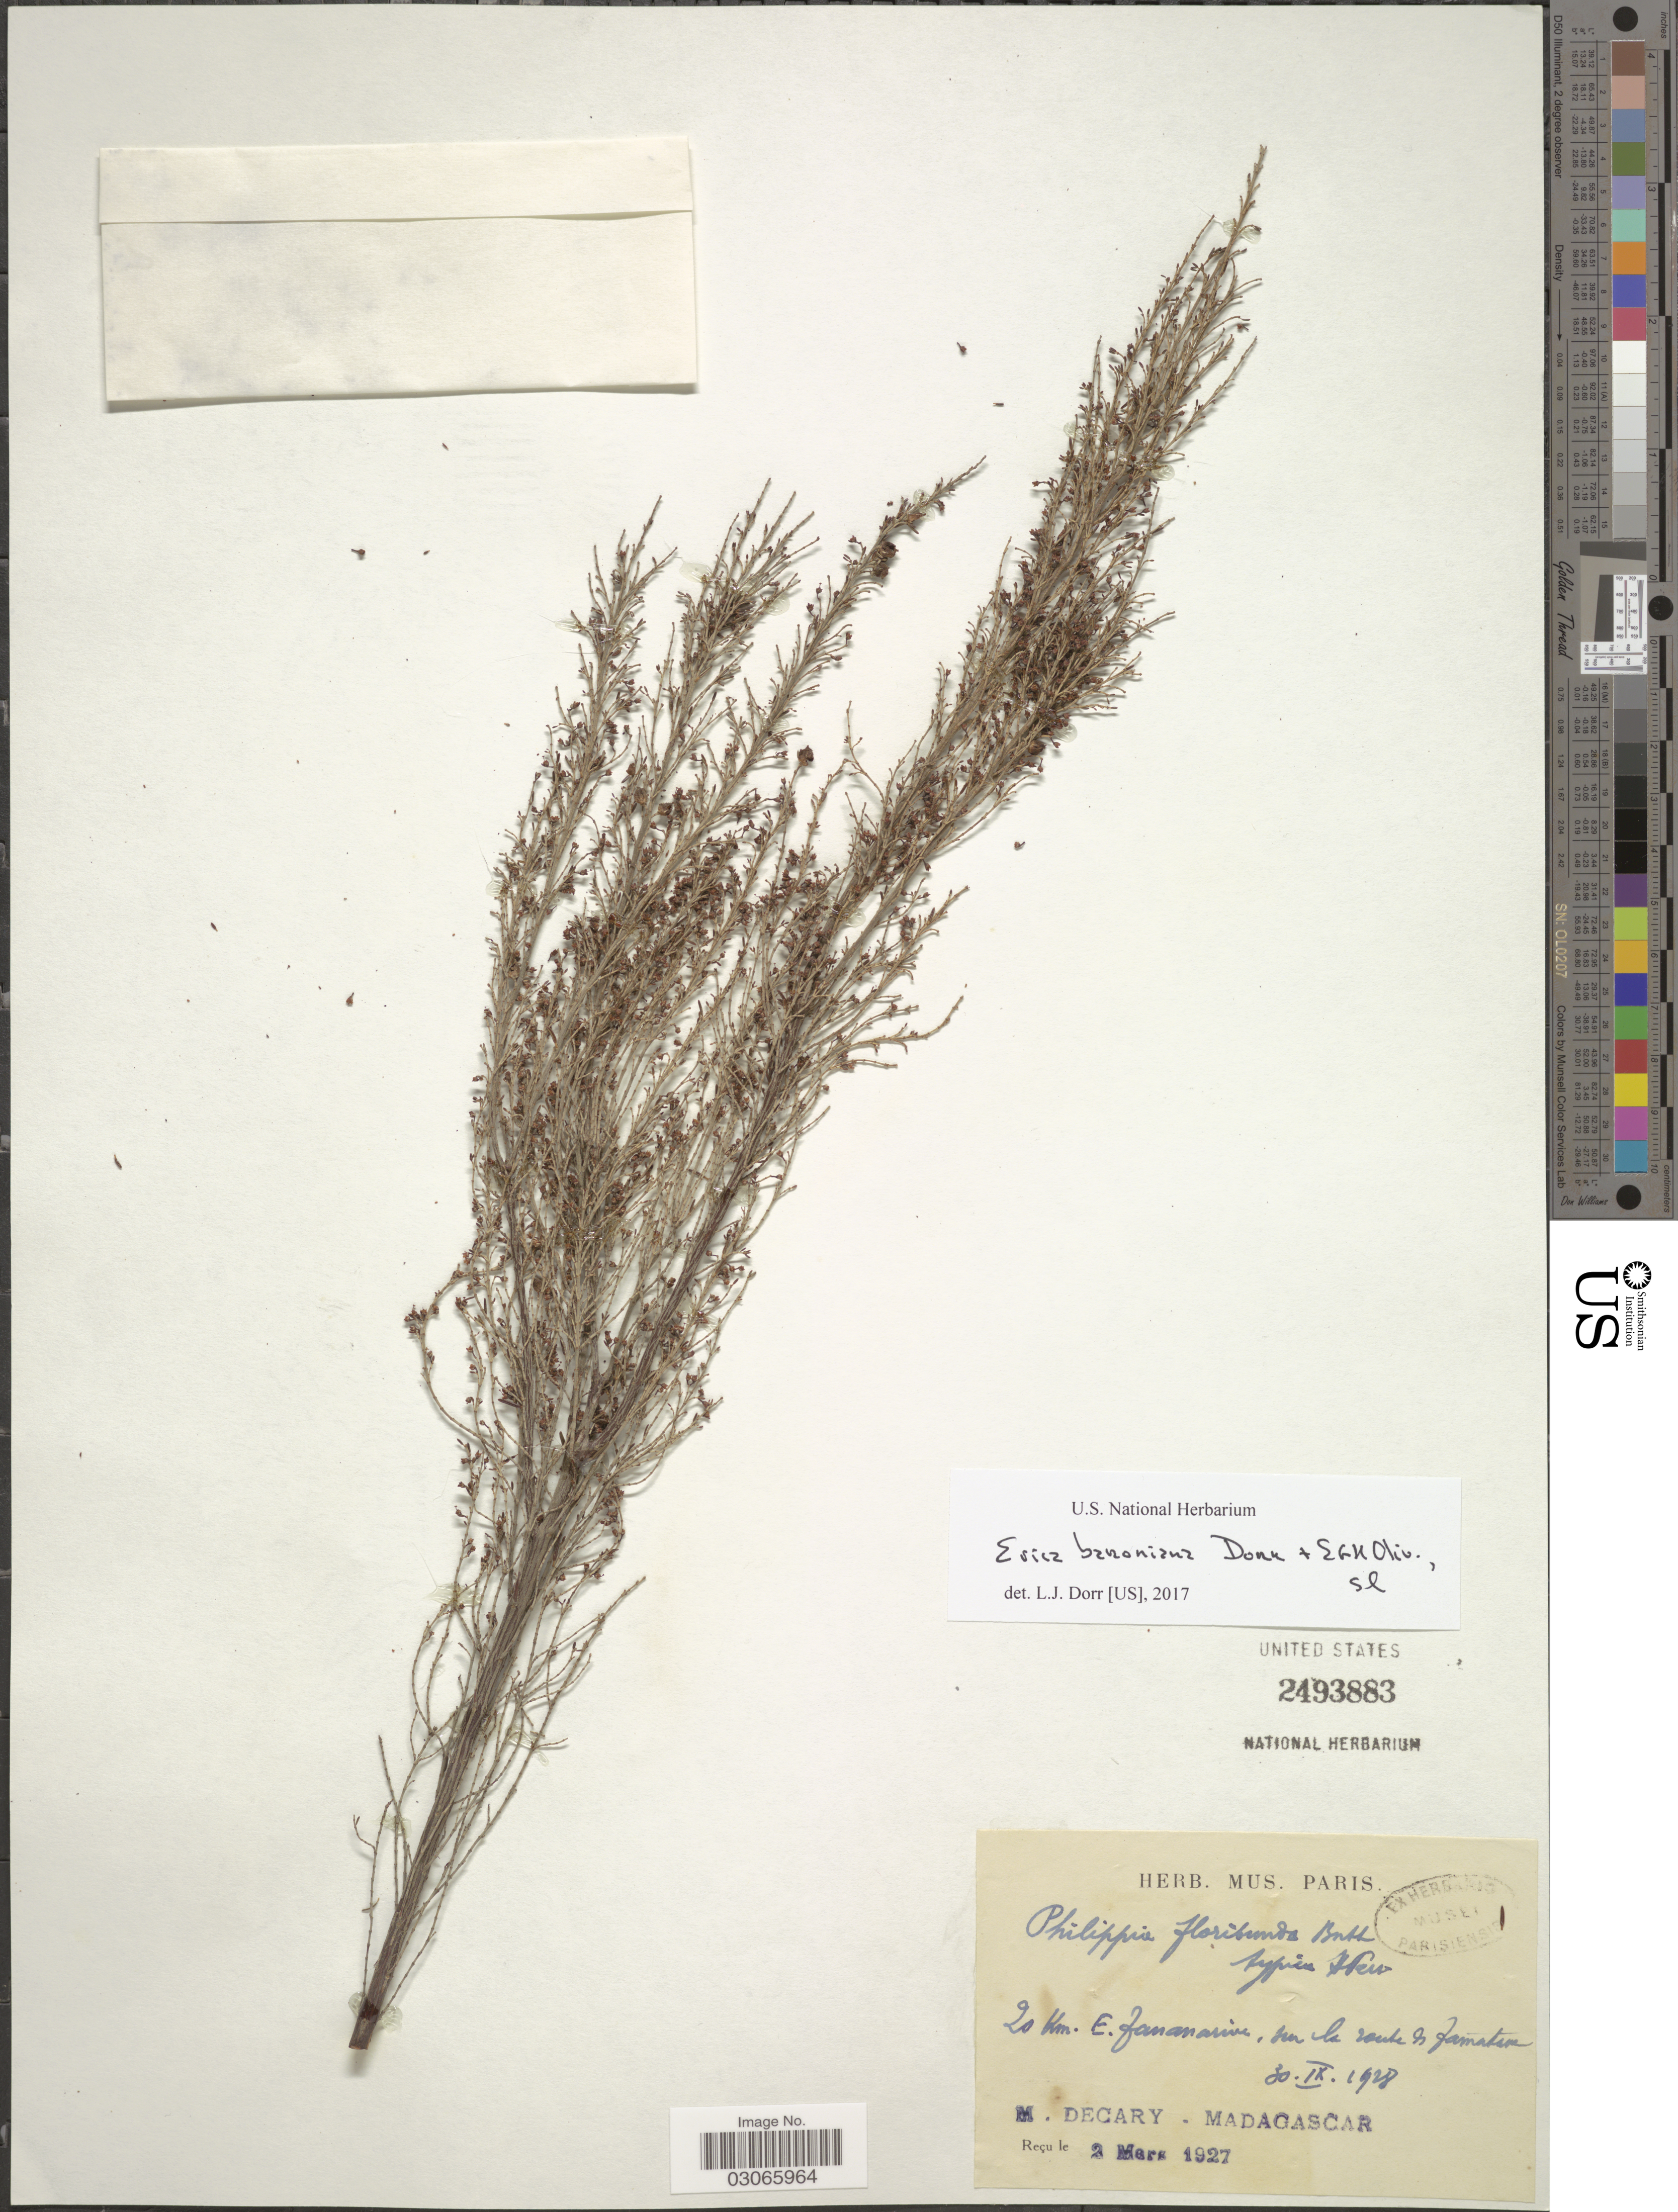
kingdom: Plantae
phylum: Tracheophyta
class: Magnoliopsida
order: Ericales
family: Ericaceae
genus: Erica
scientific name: Erica baroniana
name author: Dorr & E.G.H. Oliv.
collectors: R. Decary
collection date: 1928-09-30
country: Madagascar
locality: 20 Km. E. Tananarive, sur la route de Tamatave.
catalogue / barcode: US 2493883